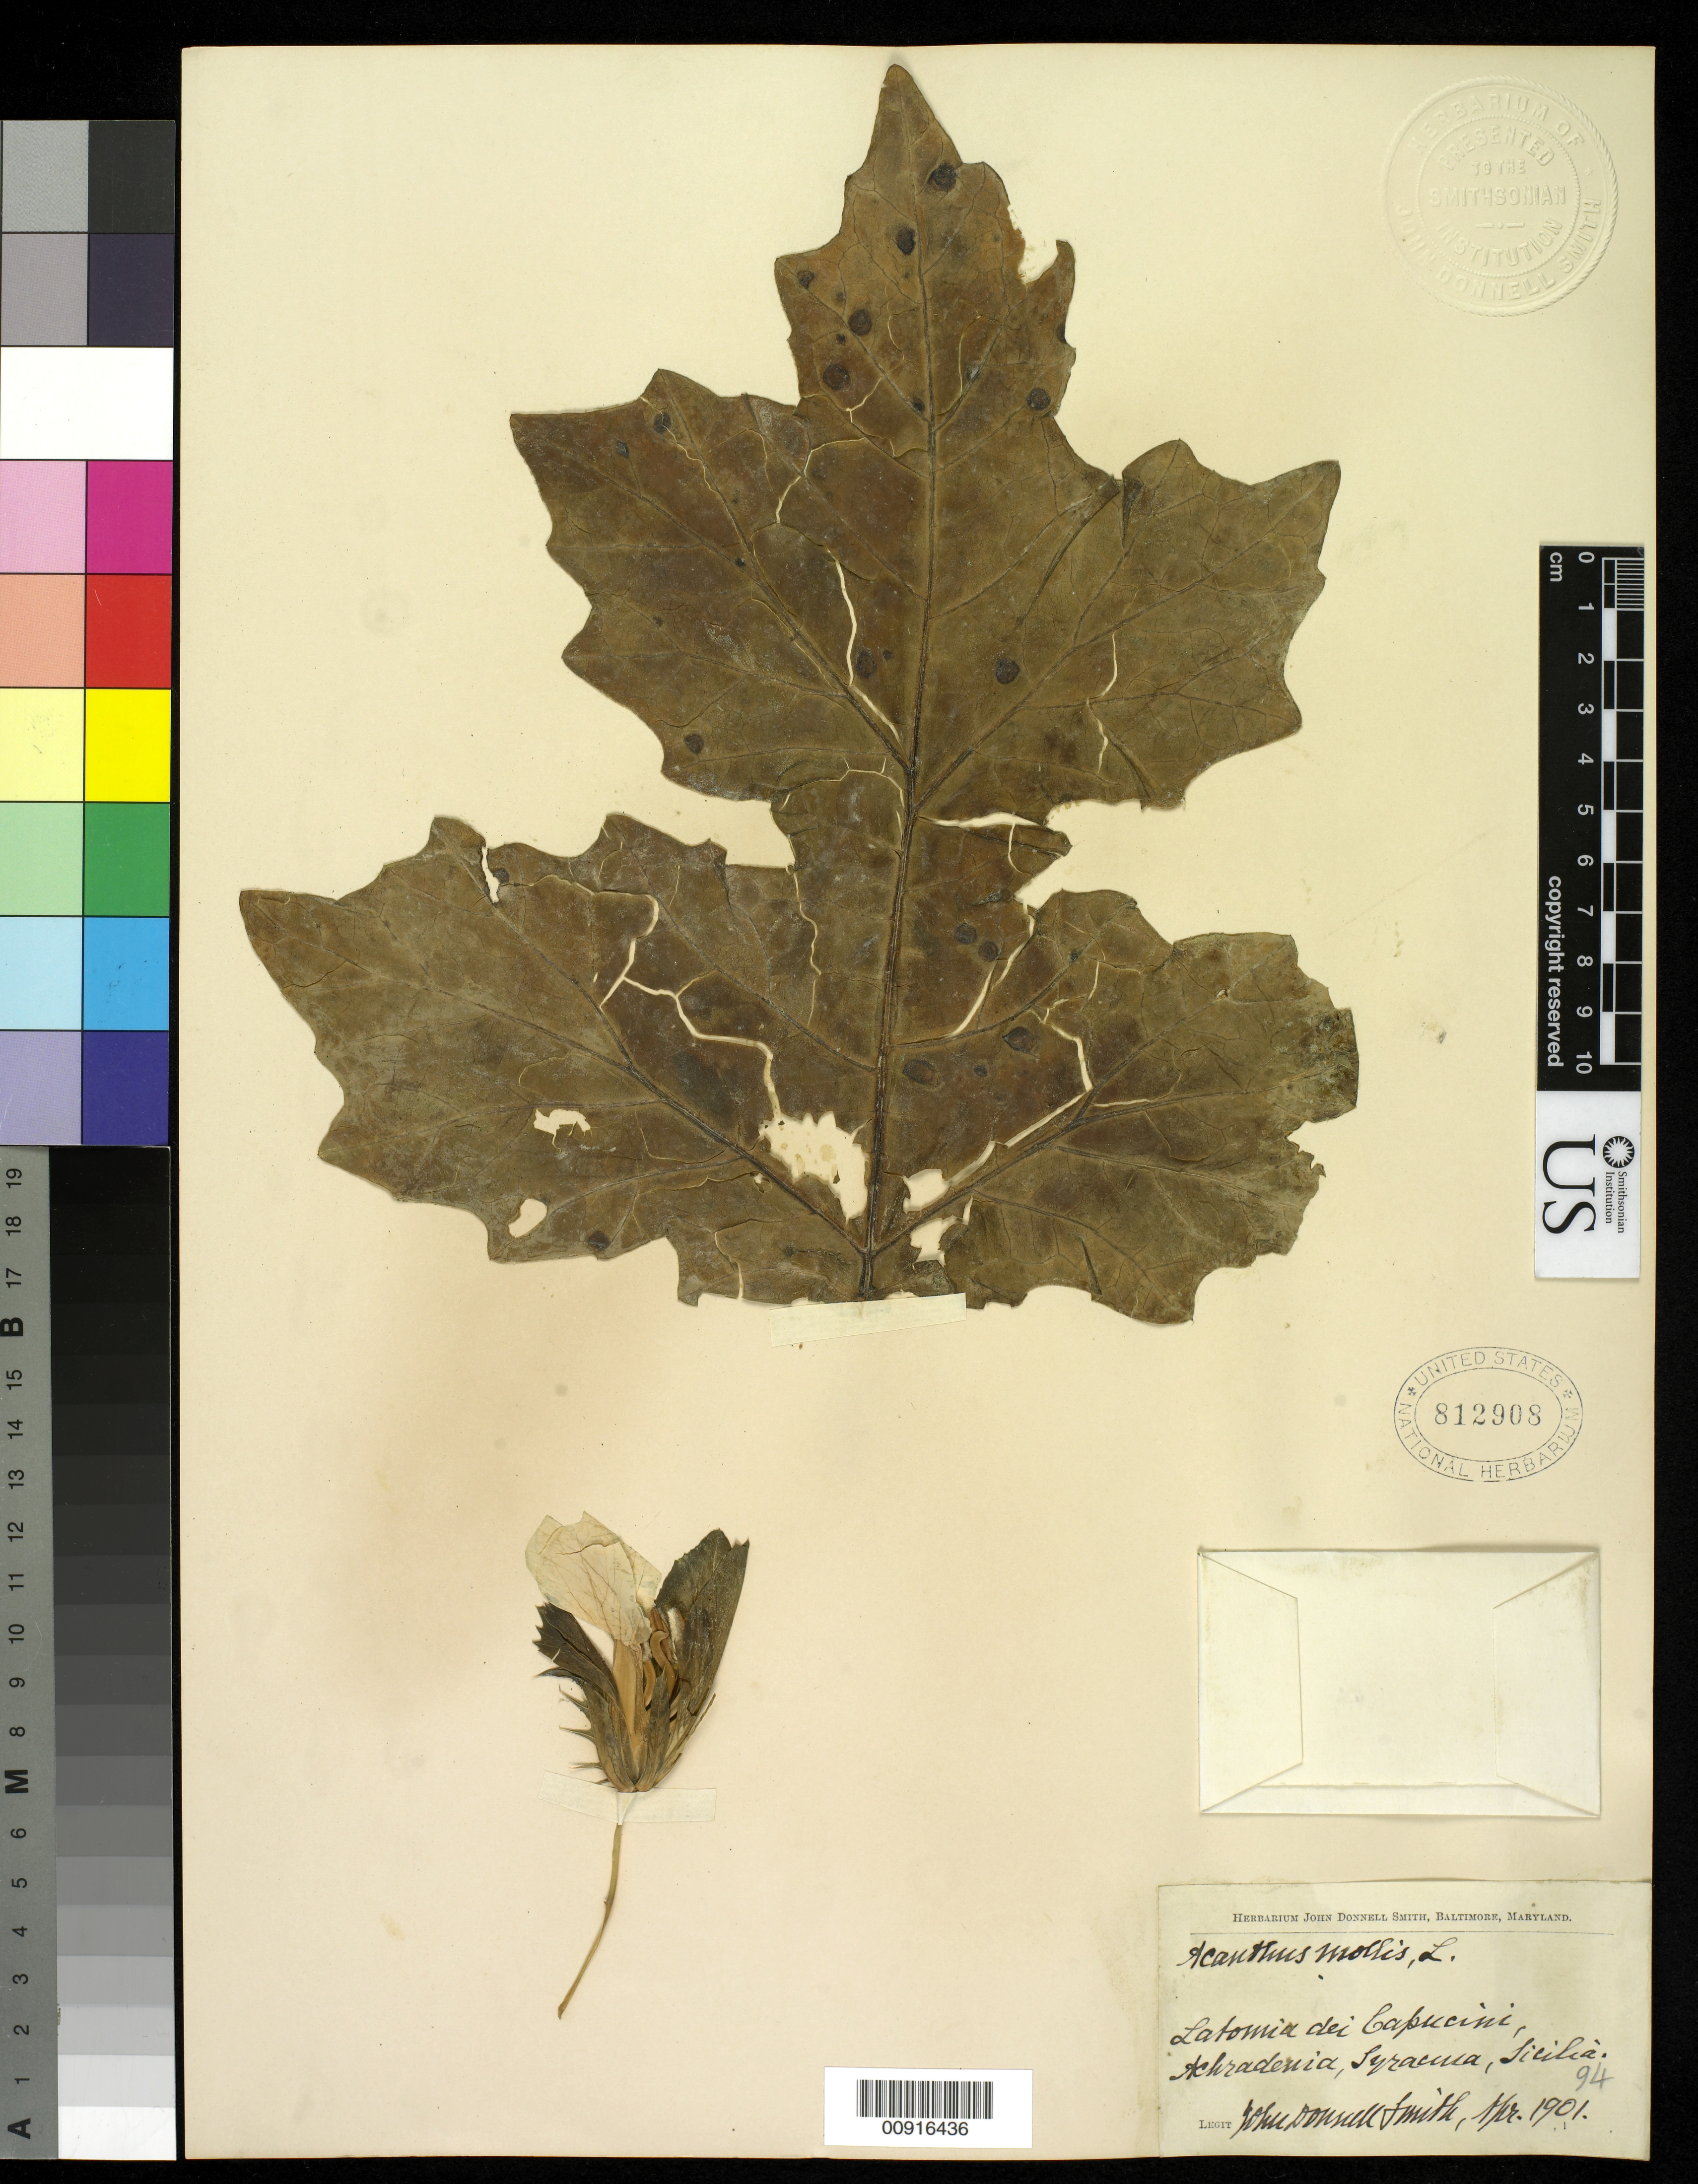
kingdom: Plantae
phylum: Tracheophyta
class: Magnoliopsida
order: Lamiales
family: Acanthaceae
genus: Acanthus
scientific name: Acanthus mollis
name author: L.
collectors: J. Donnell Smith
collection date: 1901-03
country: Italy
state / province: Siciliana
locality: Latomia dei Capucini Achradenia, Syracusa, Sicilia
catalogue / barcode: US 812908